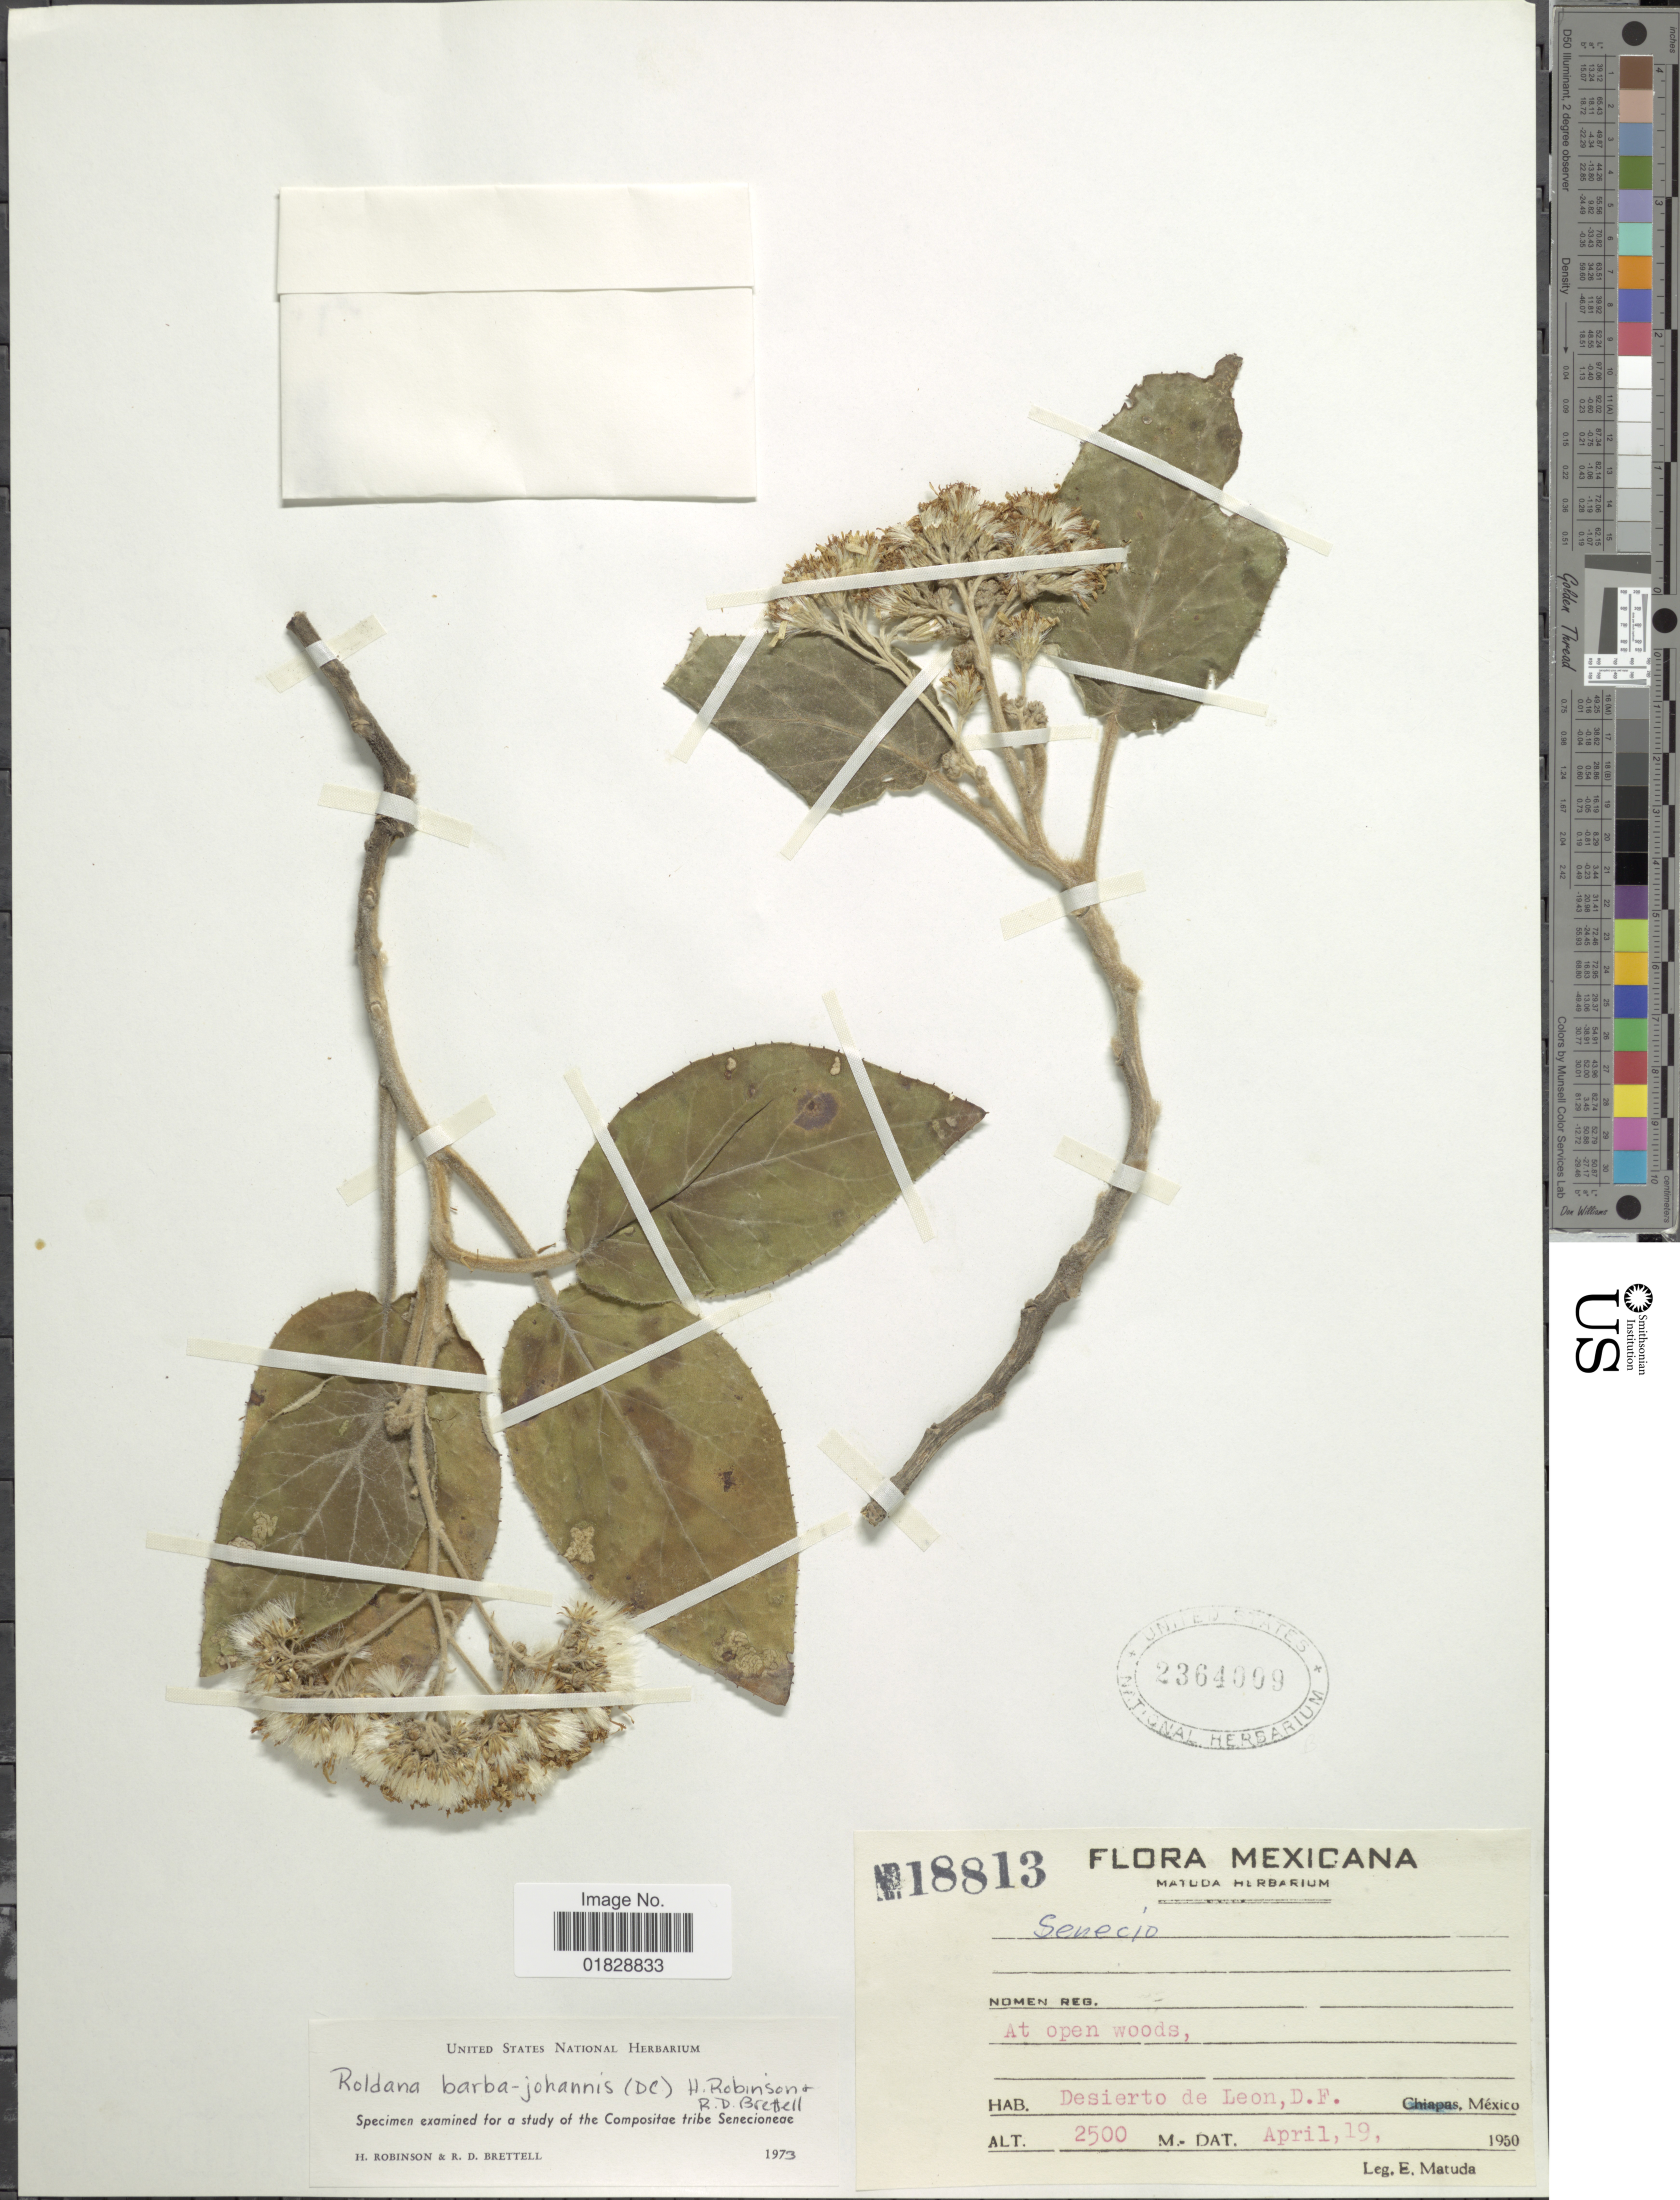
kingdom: Plantae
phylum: Tracheophyta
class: Magnoliopsida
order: Asterales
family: Asteraceae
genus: Roldana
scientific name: Roldana barba-johannis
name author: (DC.) H. Rob. & Brettell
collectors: E. Matuda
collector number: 18813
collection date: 1950-04-19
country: Mexico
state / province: Distrito Federal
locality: Desierto de Leon, D.F., México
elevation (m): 2500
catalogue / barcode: US 2364009